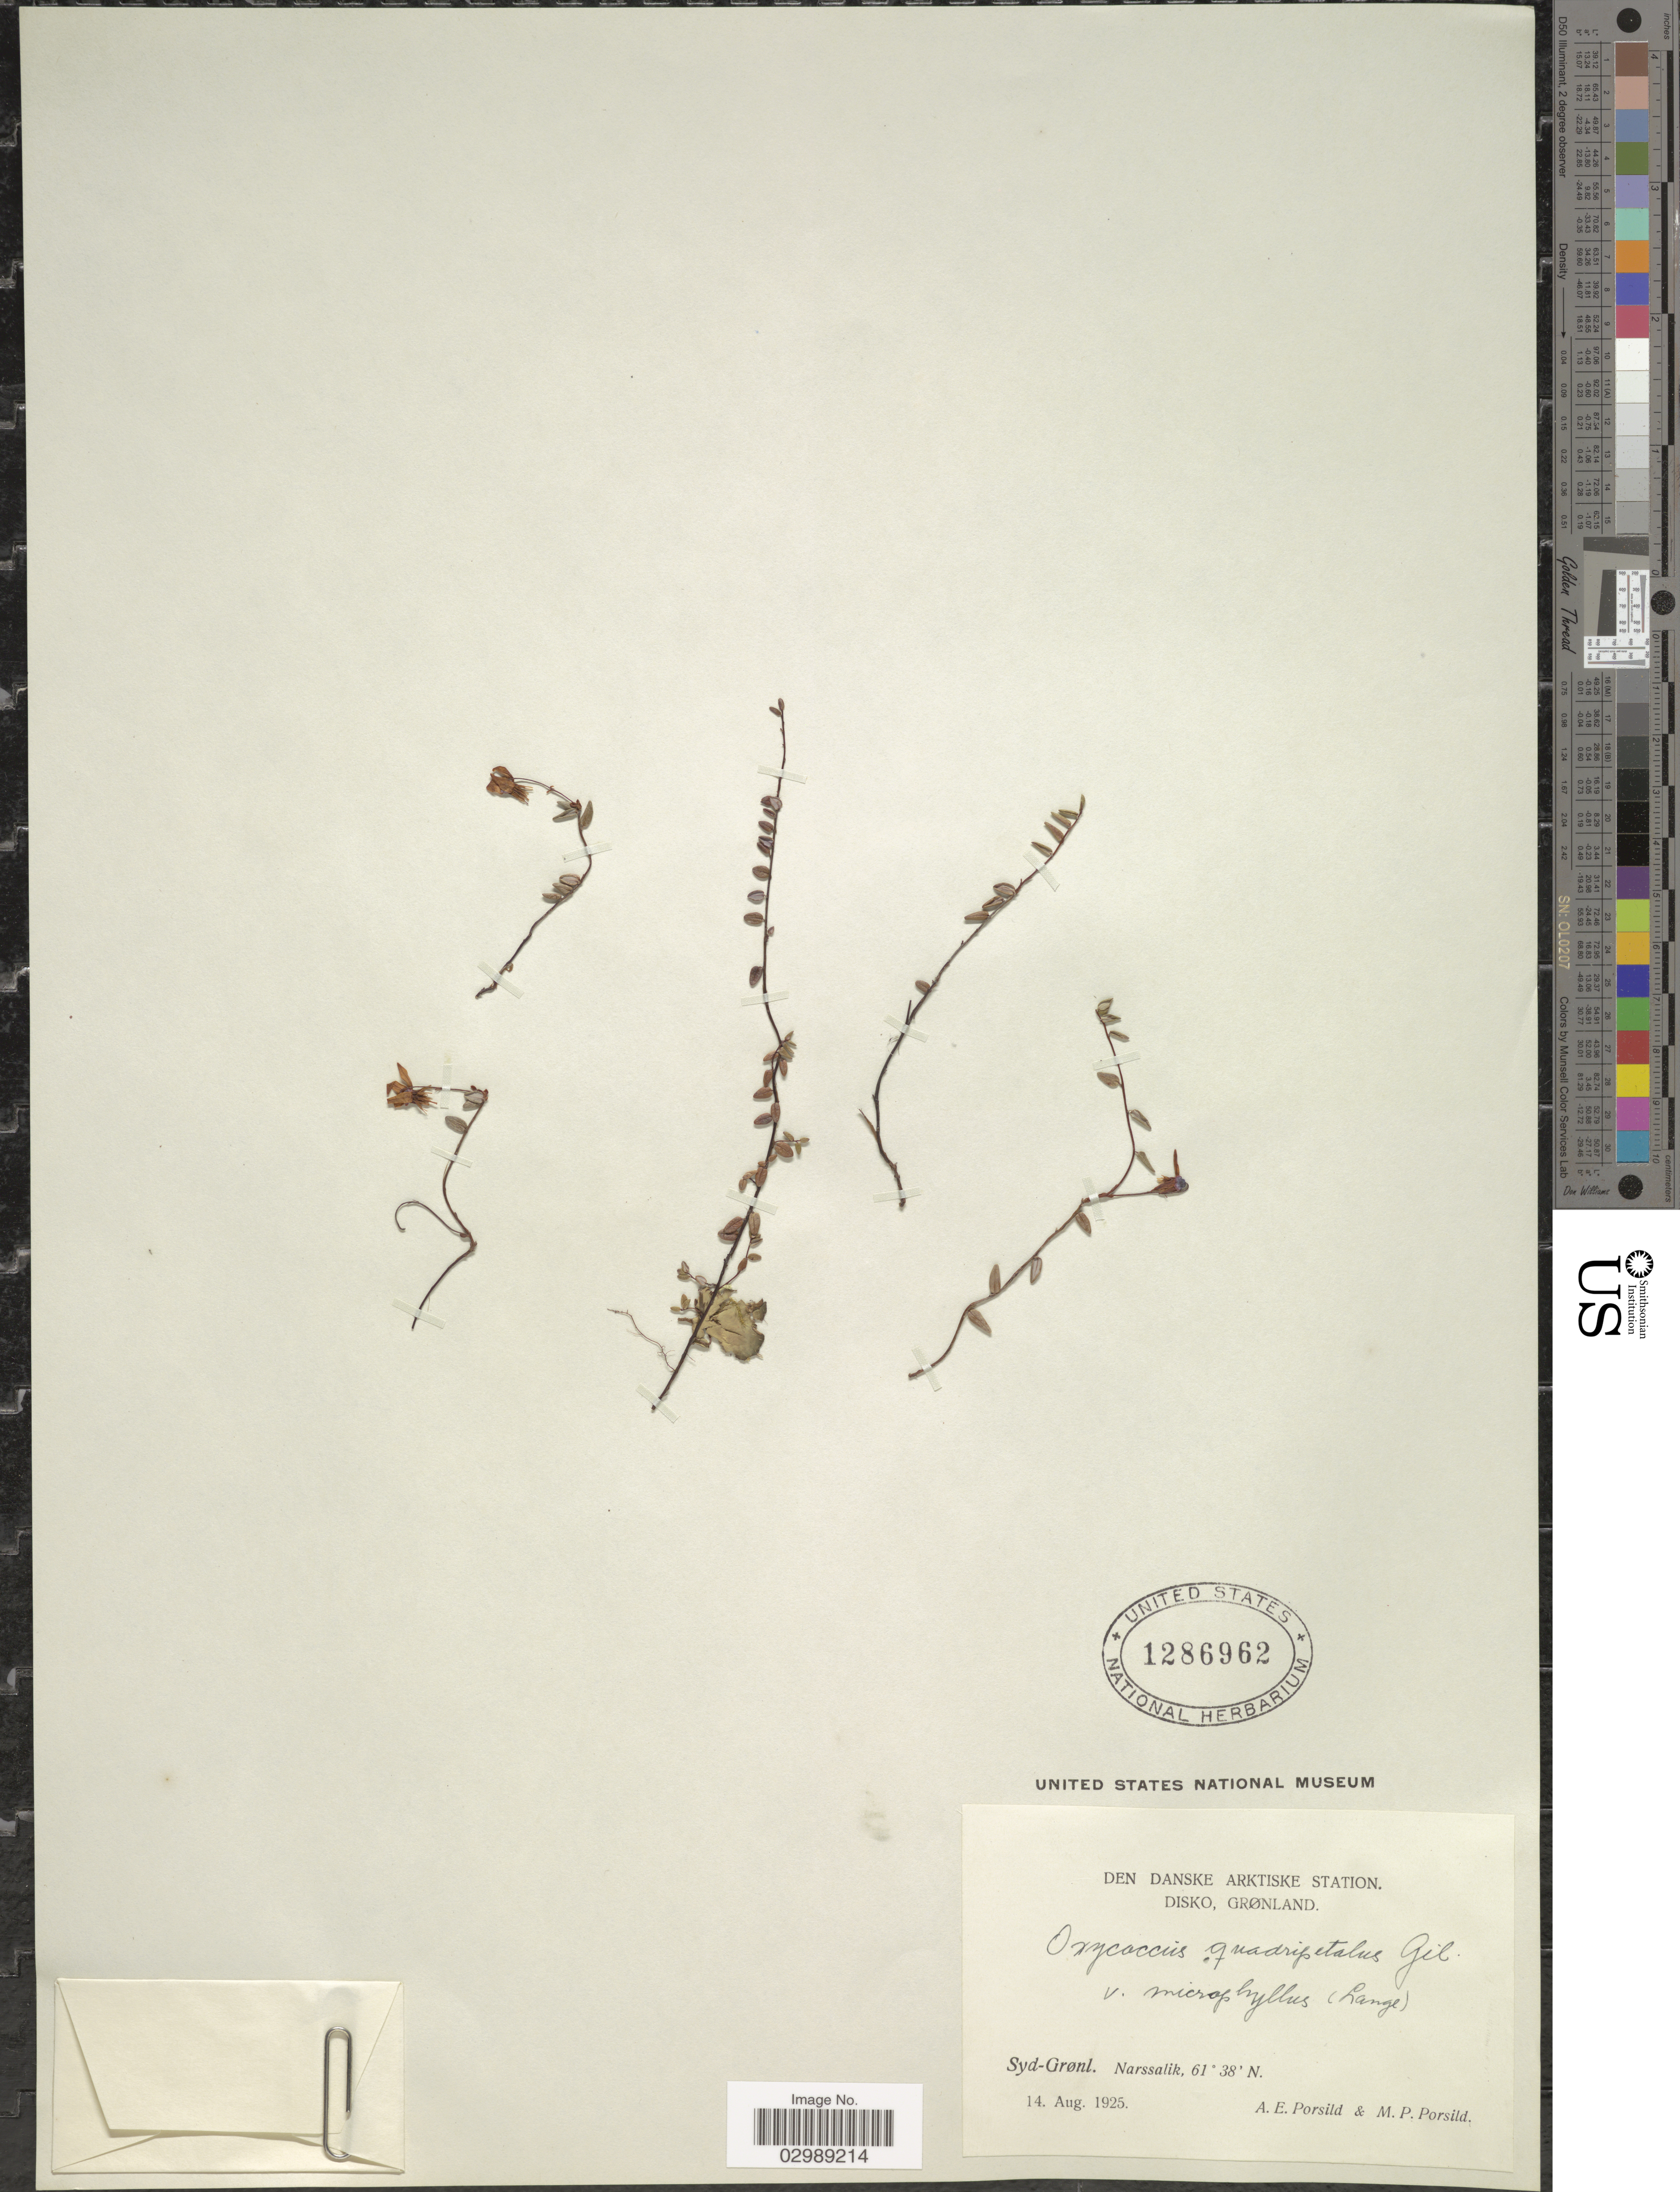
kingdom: Plantae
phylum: Tracheophyta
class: Magnoliopsida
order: Ericales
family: Ericaceae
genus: Vaccinium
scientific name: Vaccinium oxycoccos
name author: L.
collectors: A. E. Porsild & M. P. Porsild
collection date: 1925-08-14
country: Greenland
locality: Syd-Grønl. Narssalik.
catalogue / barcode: US 1286962